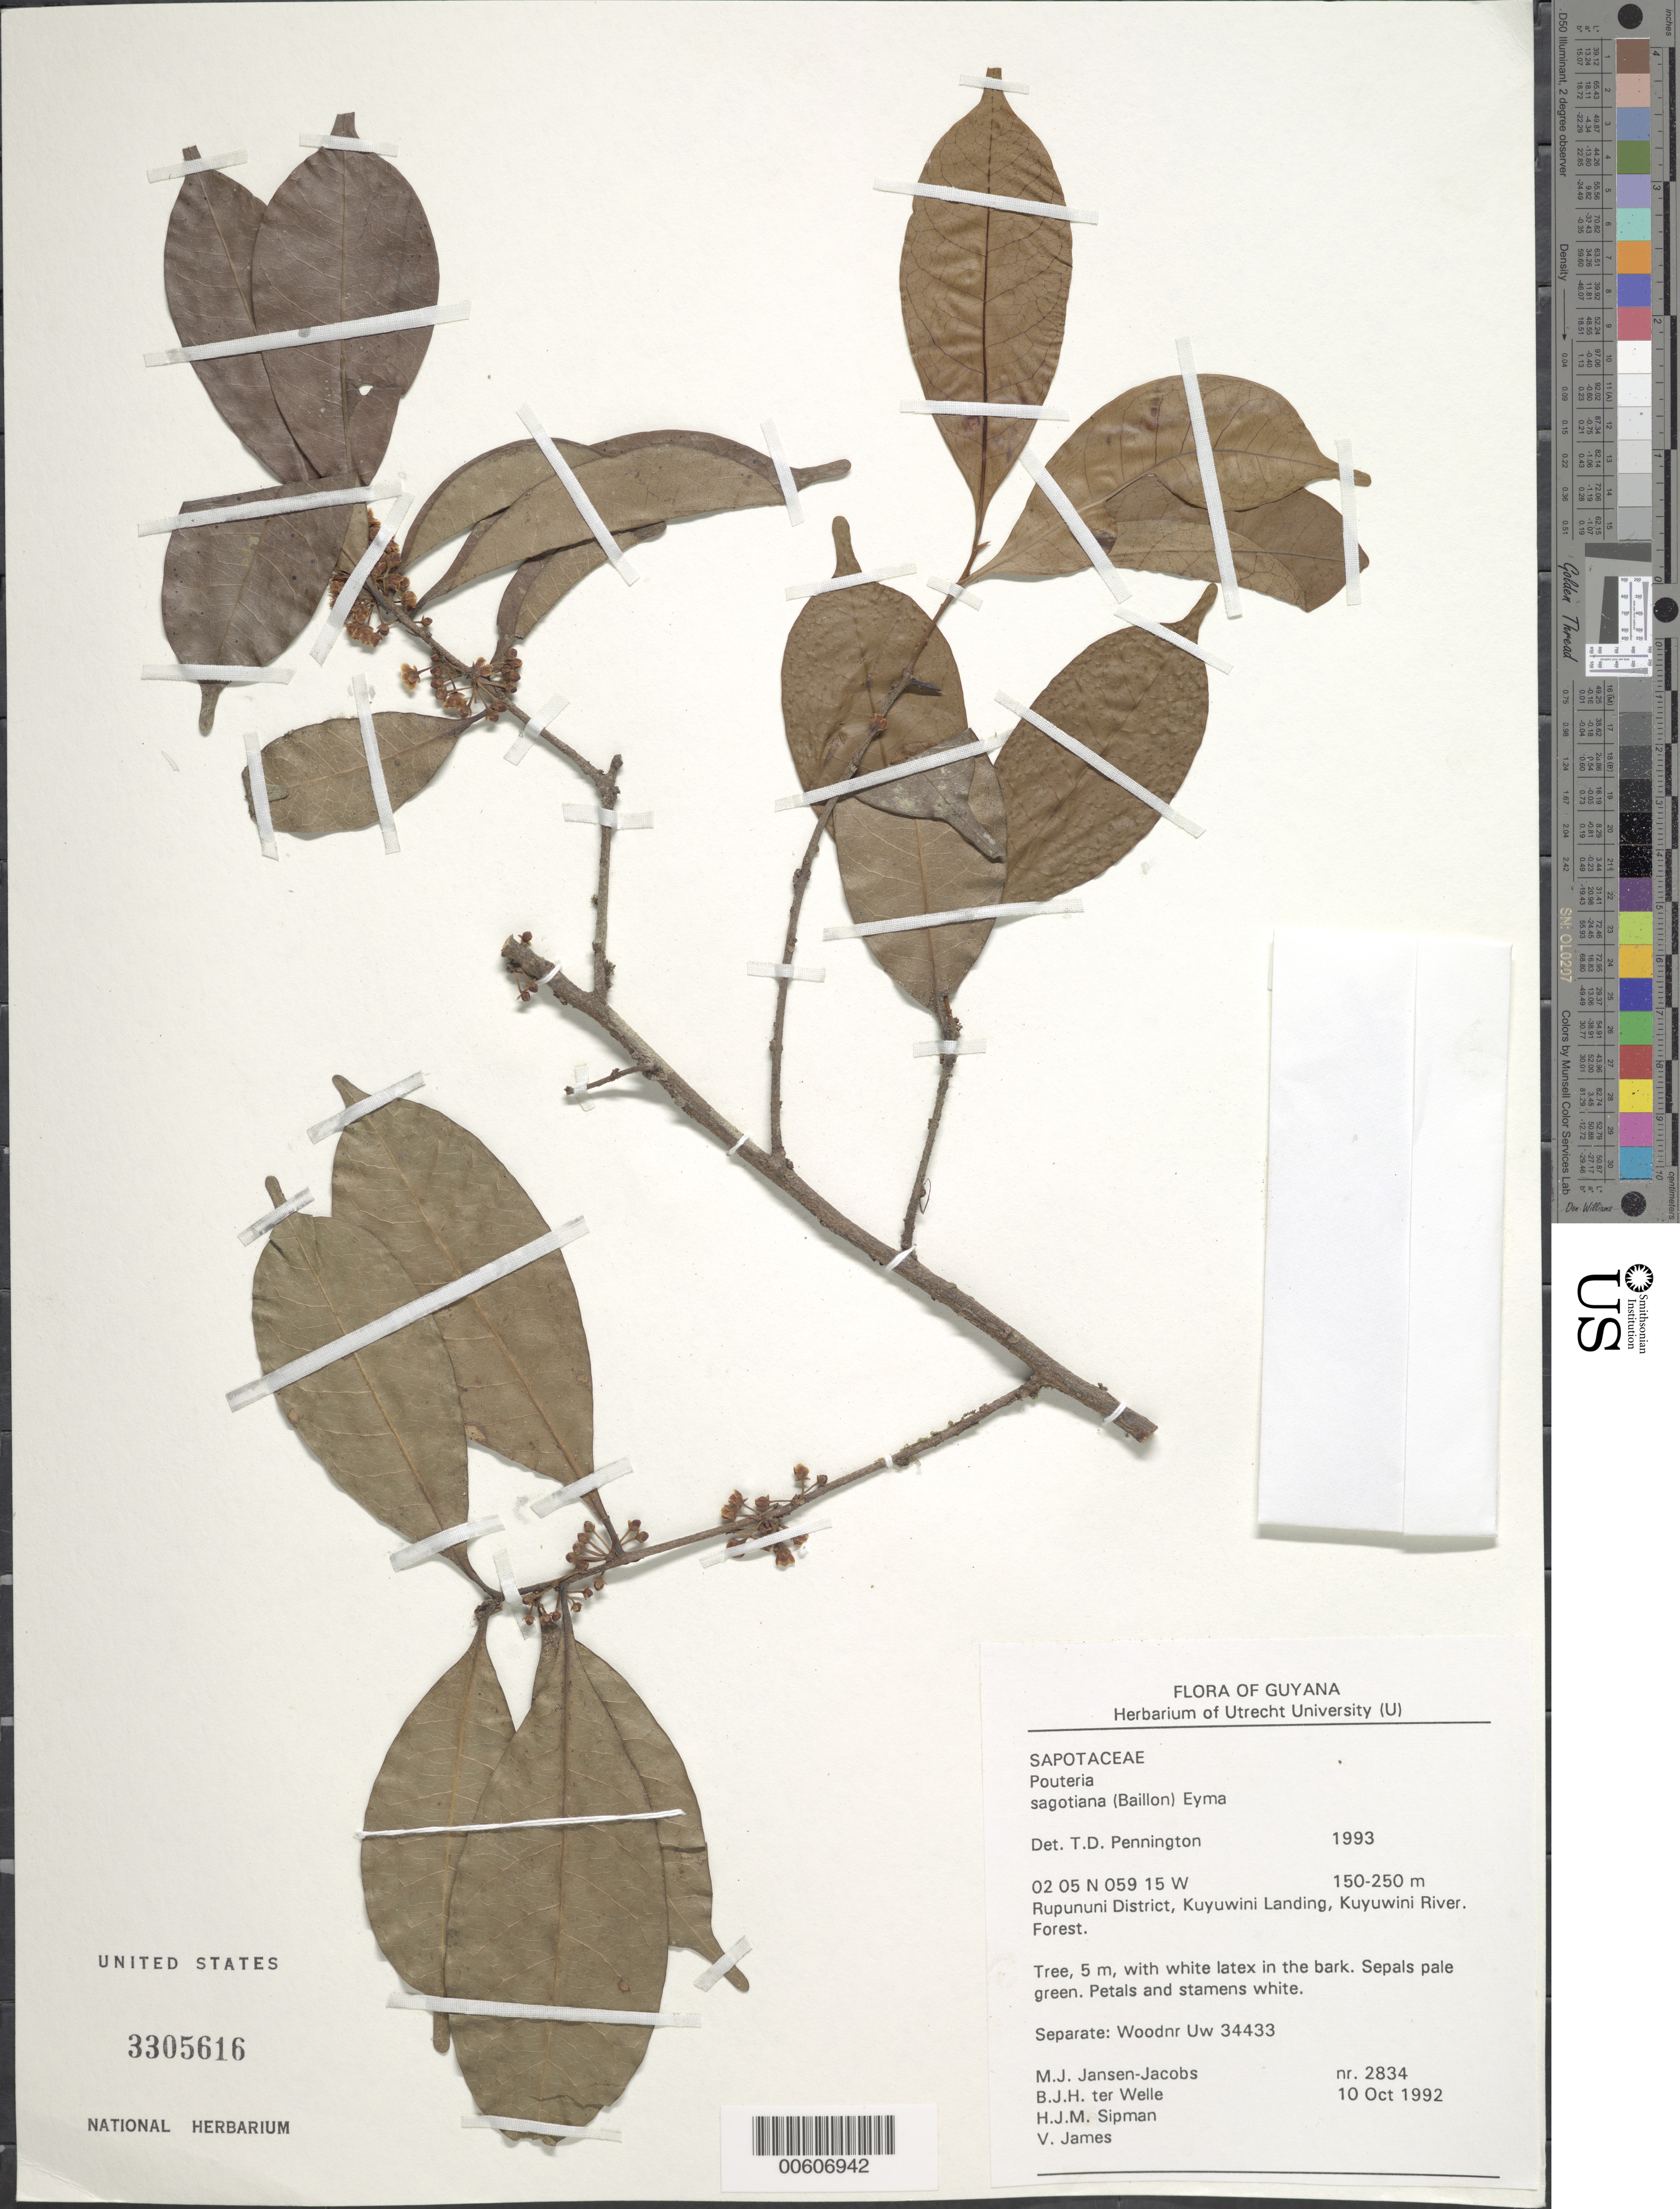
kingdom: Plantae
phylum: Tracheophyta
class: Magnoliopsida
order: Ericales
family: Sapotaceae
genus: Pouteria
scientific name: Pouteria sagotiana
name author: (Baill.) Eyma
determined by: Pennington, T. D., (K)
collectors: M. J. Jansen-Jacobs, B. Welle, H. J. M. Sipman & V. James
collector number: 2834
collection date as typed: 10-Oct-92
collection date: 1992-10-10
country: Guyana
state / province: U. Takutu-U. Essequibo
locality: Kuyuwini Landing, Kuyuwini River, Rupununi District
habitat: Forest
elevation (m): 150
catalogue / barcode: US 3305616